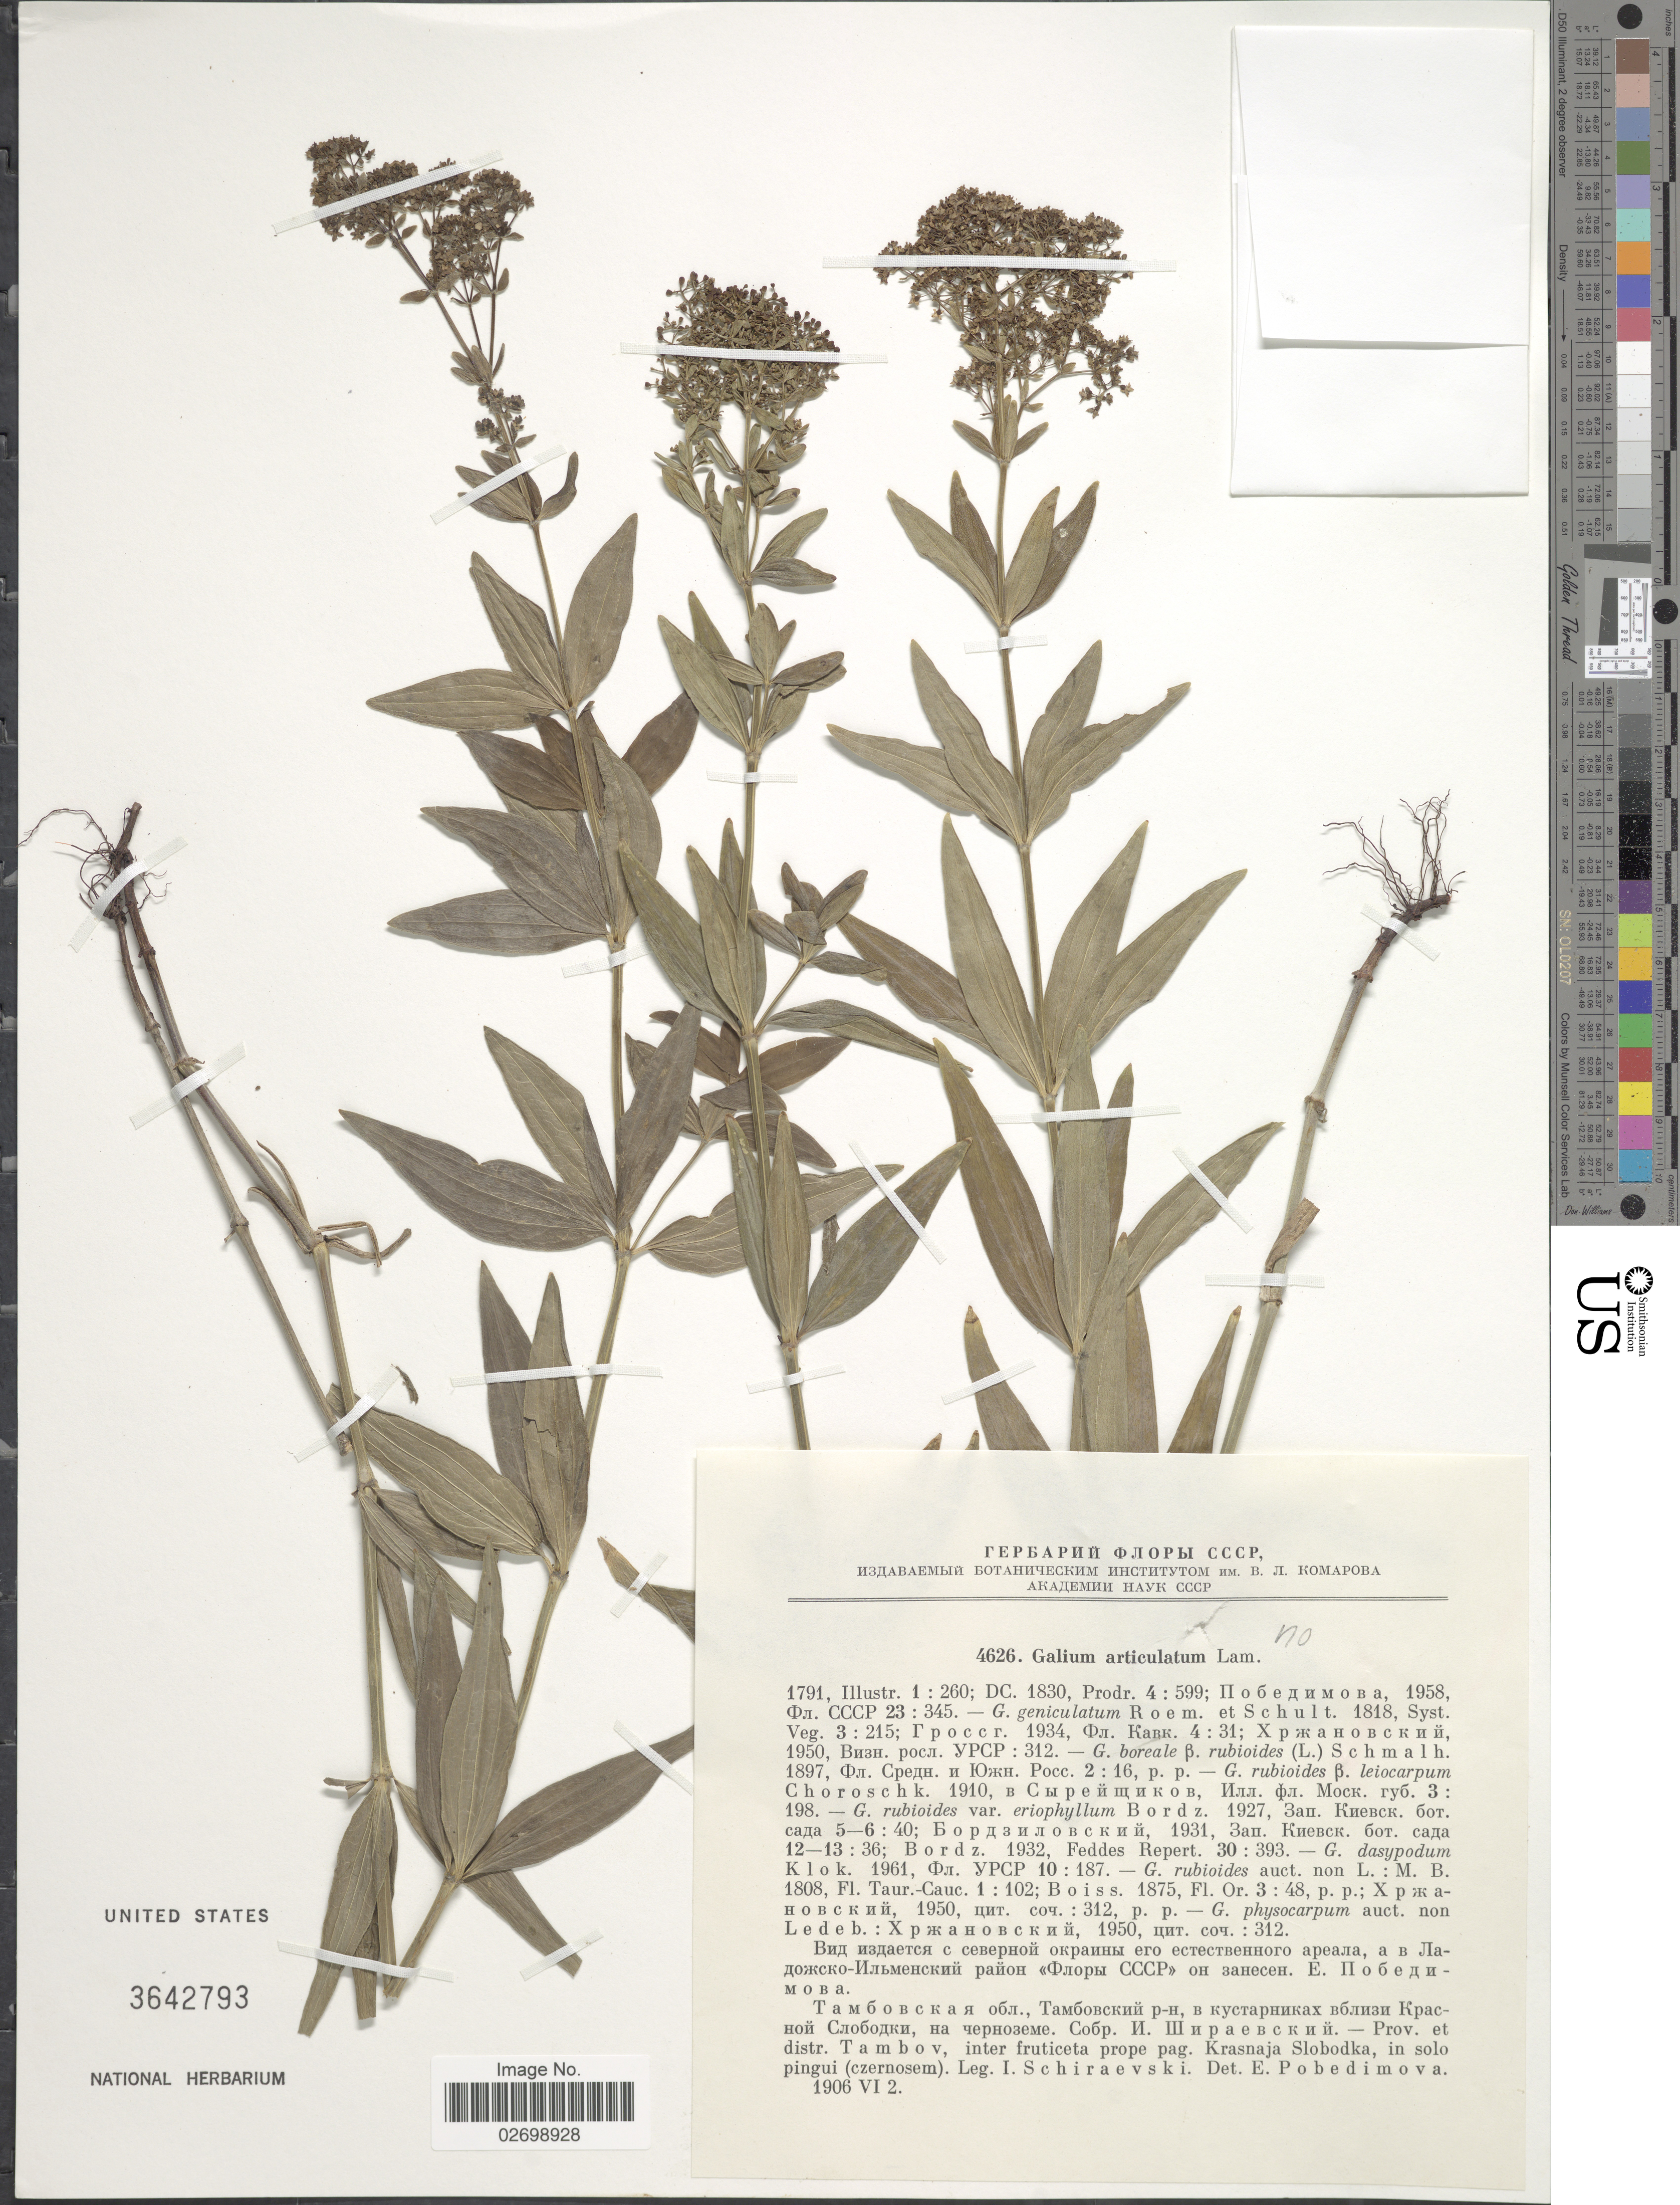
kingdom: Plantae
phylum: Tracheophyta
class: Magnoliopsida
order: Gentianales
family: Rubiaceae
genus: Galium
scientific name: Galium sp.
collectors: I. Schiraevsky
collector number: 4626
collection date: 1906-06-02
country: Russian Federation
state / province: Tambov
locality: Distr. Tambov, inter fruticeta prope pag. Krasnaja Slobodka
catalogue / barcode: US 3642793